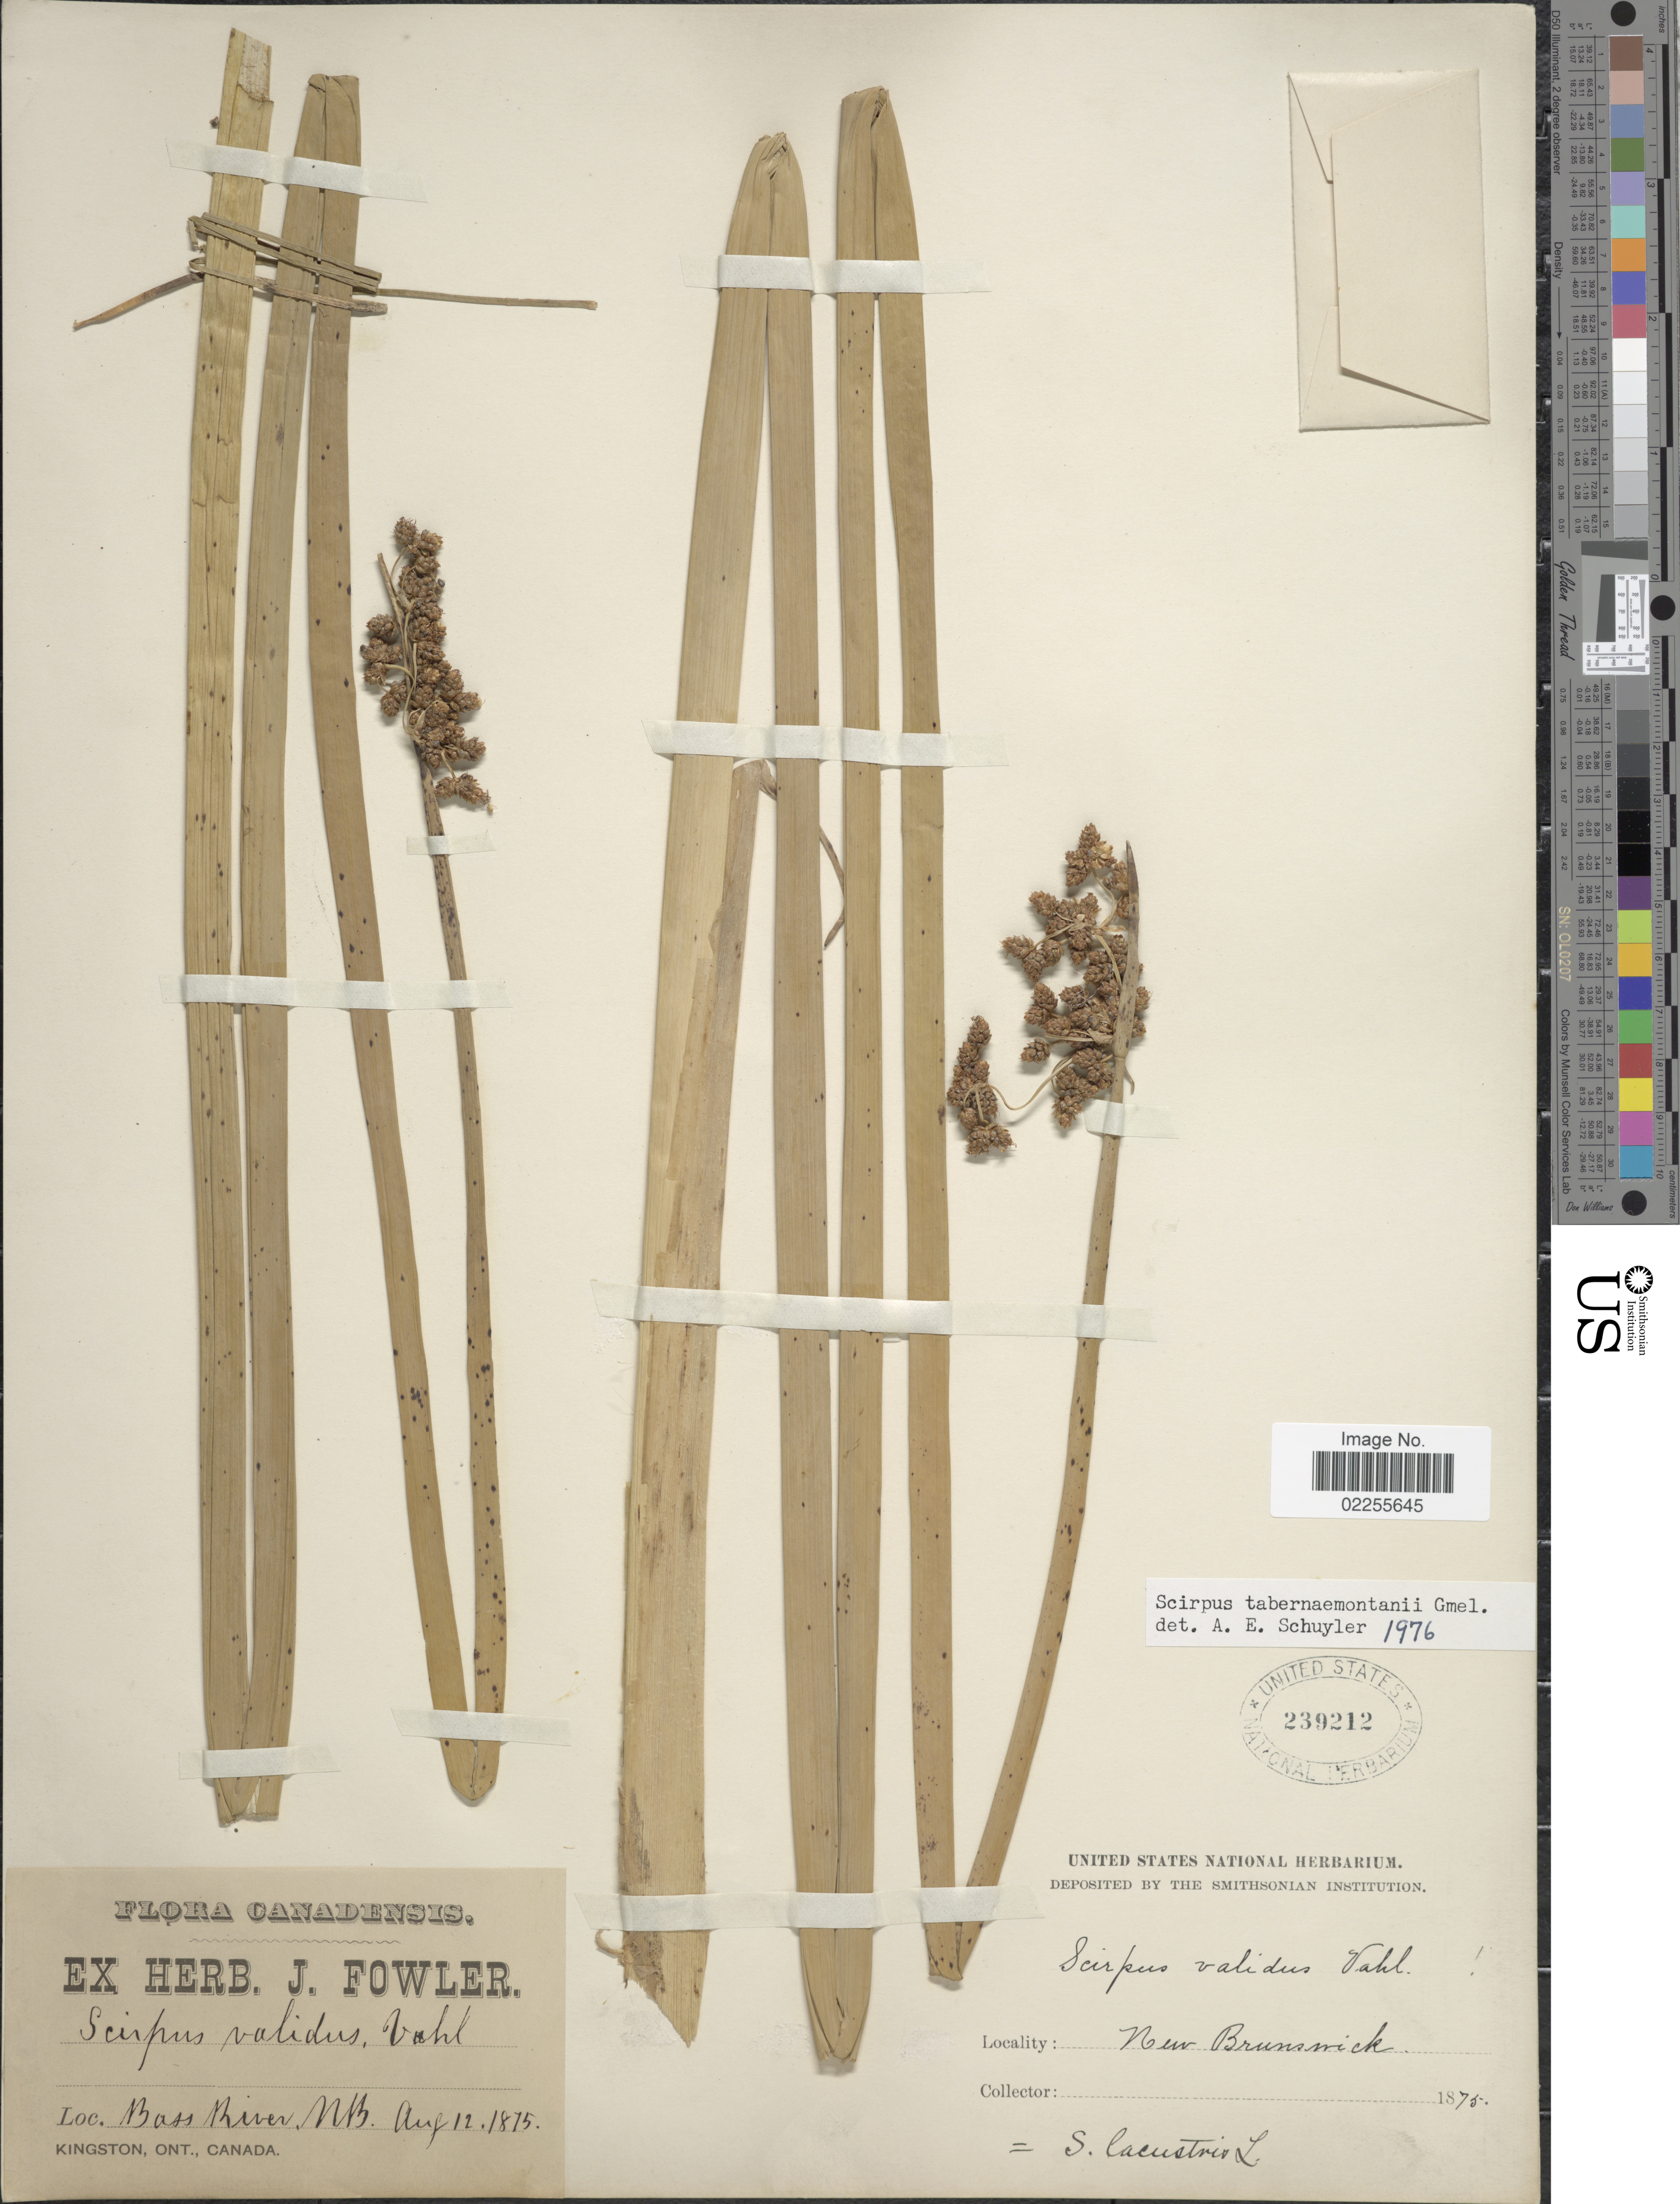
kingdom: Plantae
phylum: Tracheophyta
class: Liliopsida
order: Poales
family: Cyperaceae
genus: Schoenoplectus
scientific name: Schoenoplectus tabernaemontani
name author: (C.C. Gmel.) Palla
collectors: ex herb. J. Fowler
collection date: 1875-08-12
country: Canada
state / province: New Brunswick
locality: Bass River.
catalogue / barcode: US 239212